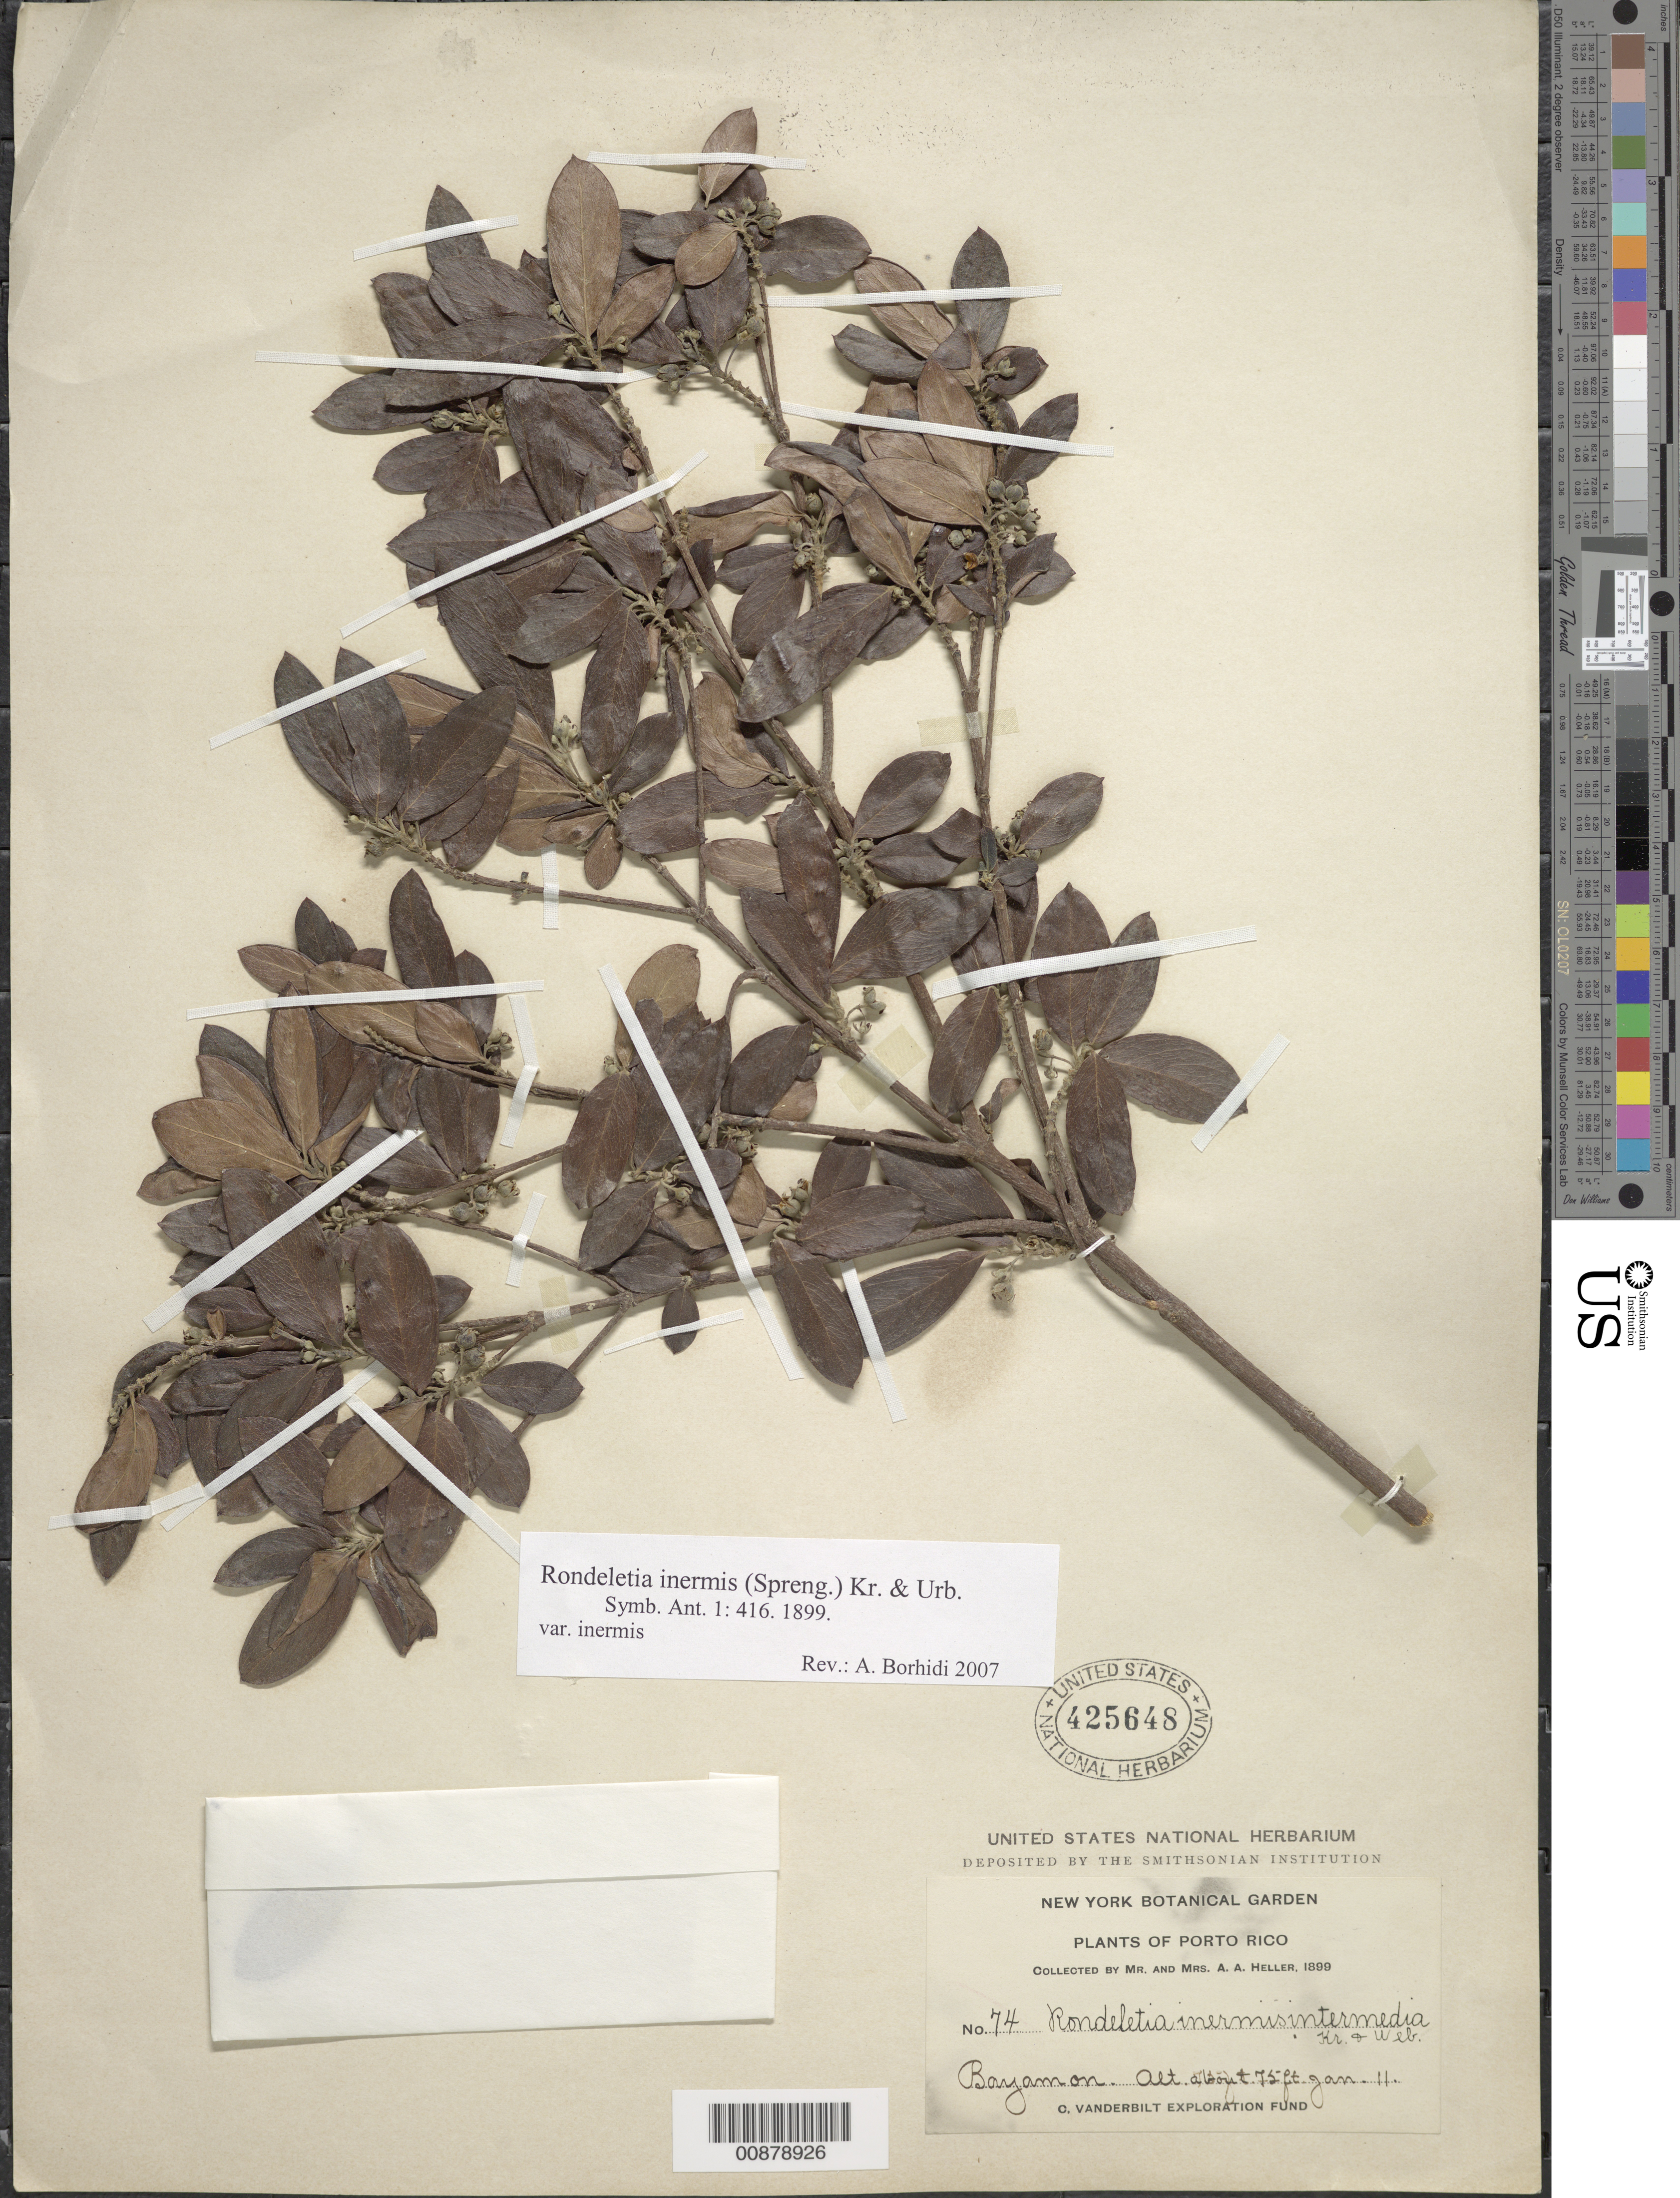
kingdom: Plantae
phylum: Tracheophyta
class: Magnoliopsida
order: Gentianales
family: Rubiaceae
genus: Rondeletia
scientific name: Rondeletia inermis var. inermis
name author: (Spreng.) Krug & Urb.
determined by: Borhidi, Attila L.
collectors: A. A. Heller & E. G. Heller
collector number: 74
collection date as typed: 11 Jan 1899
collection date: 1899-01-11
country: Puerto Rico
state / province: Bayamón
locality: Bayamon.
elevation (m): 23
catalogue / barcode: US 425648